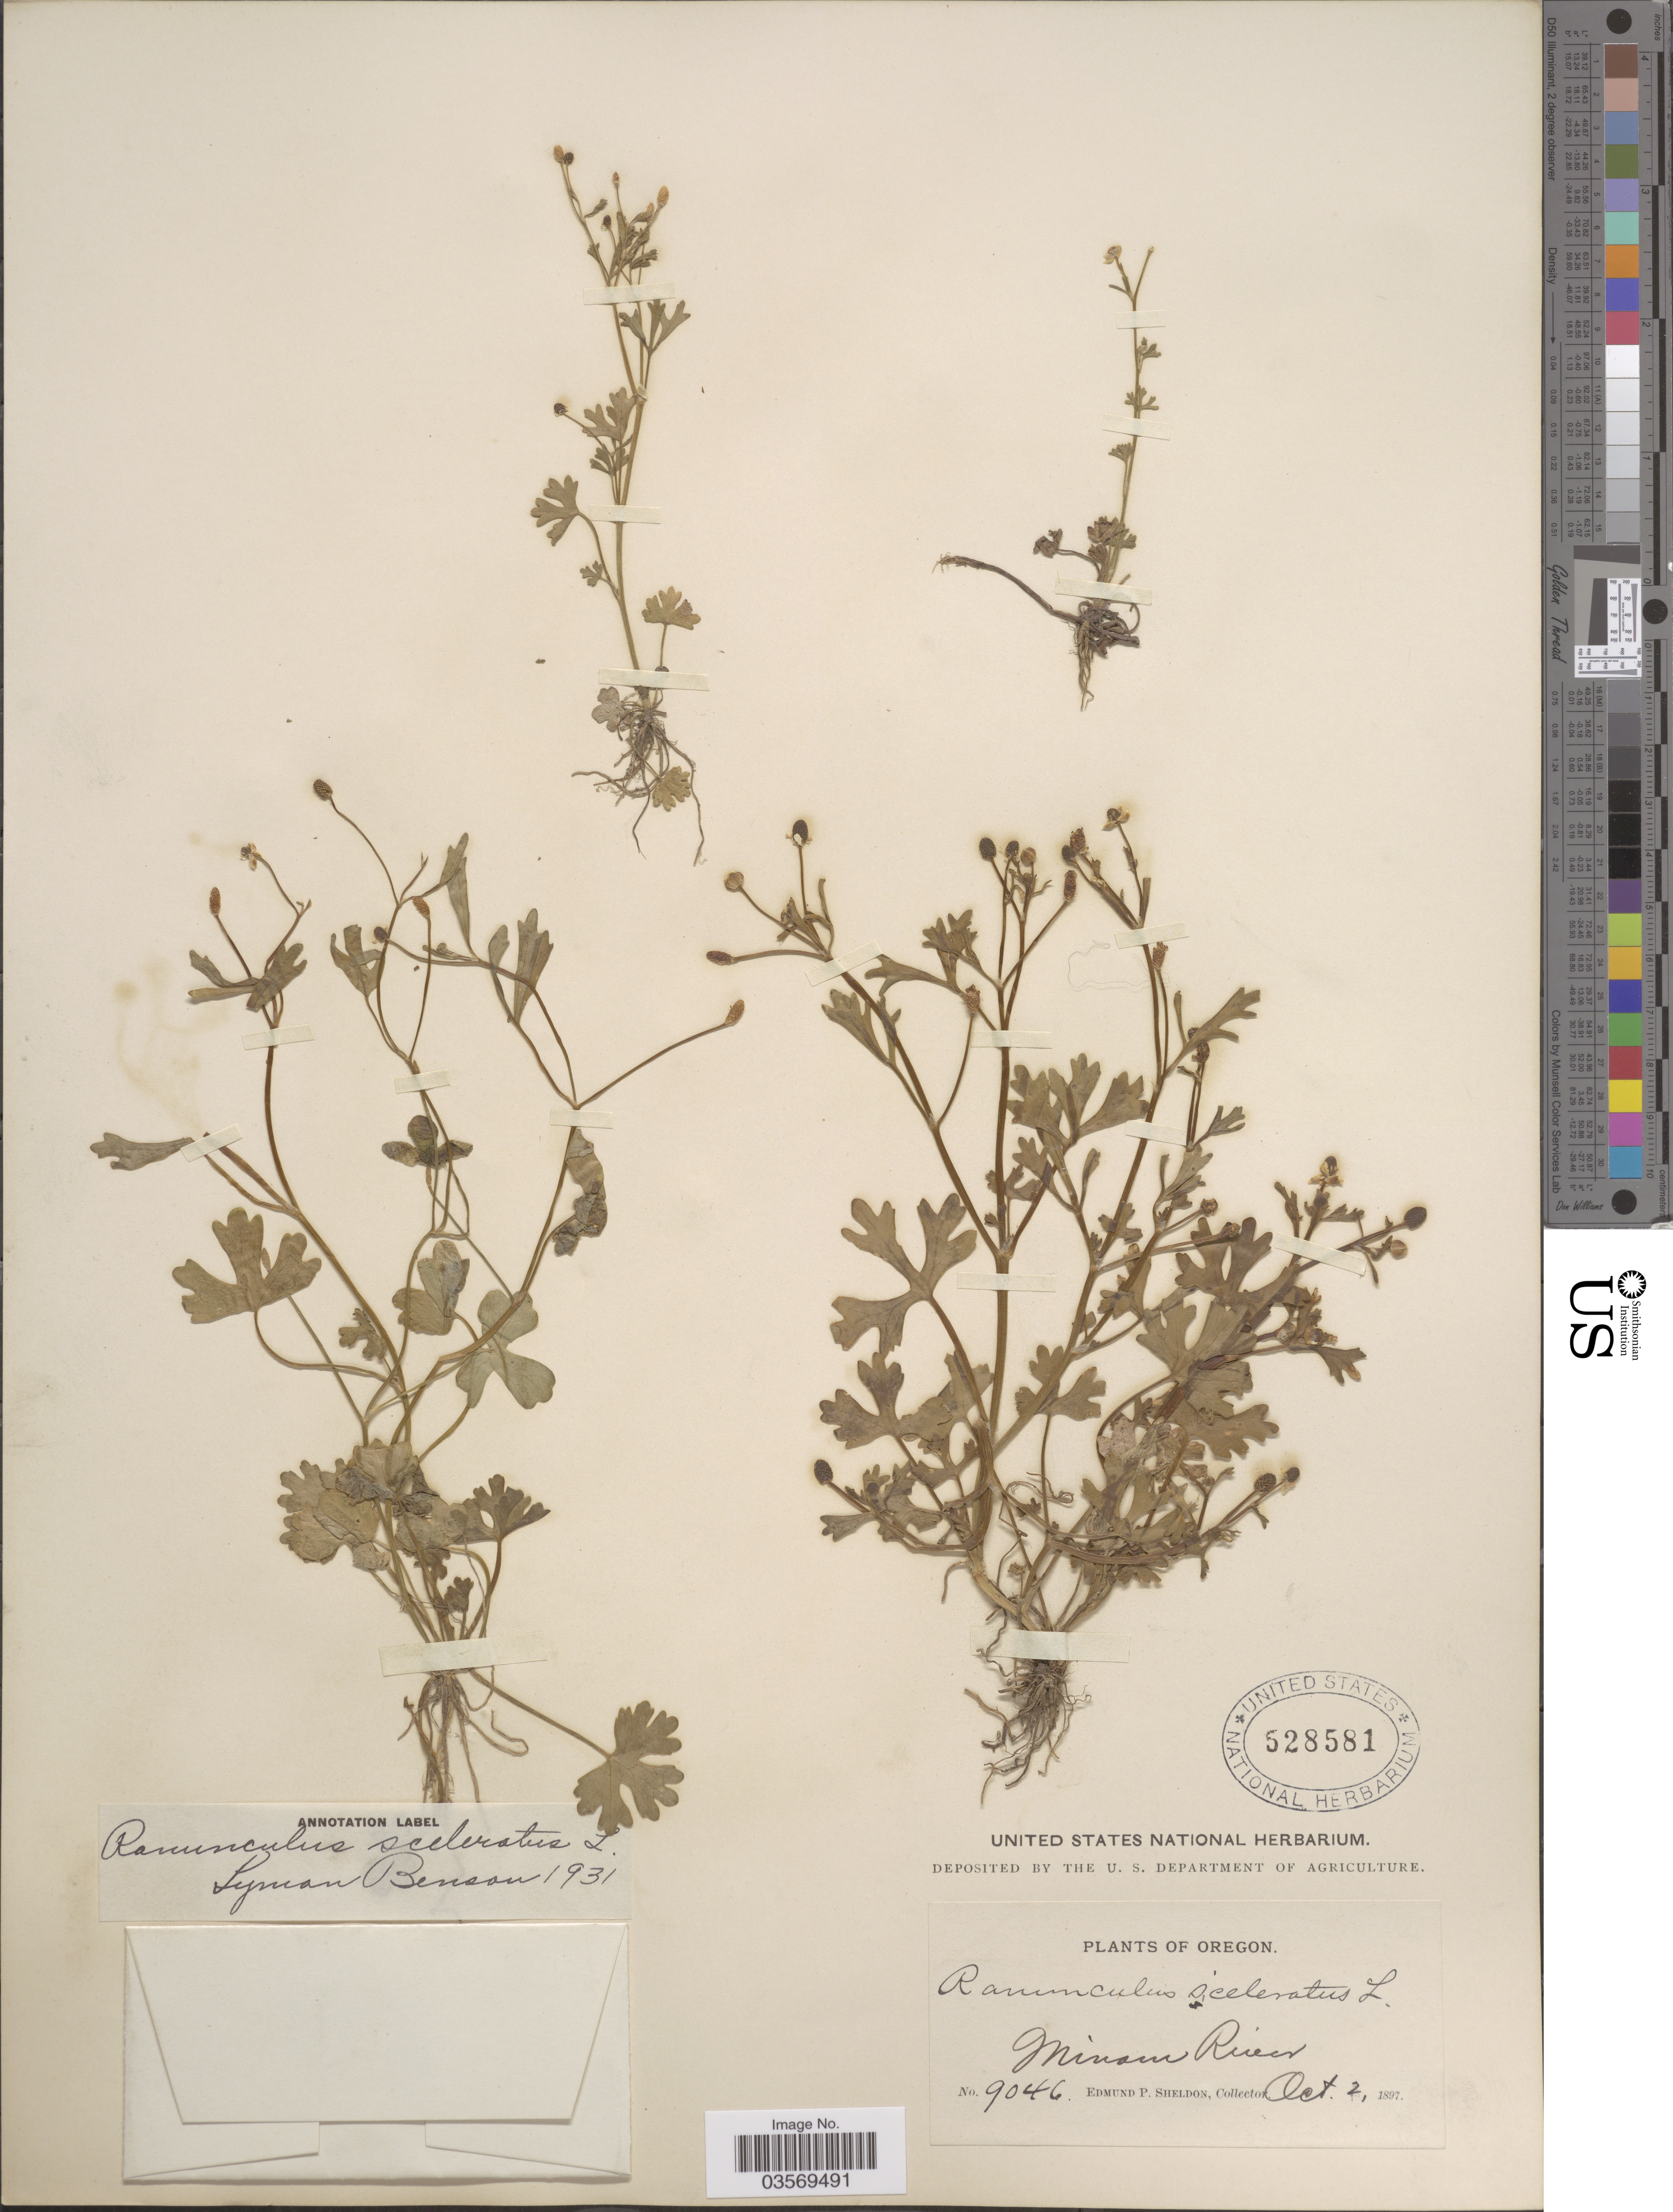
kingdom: Plantae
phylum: Tracheophyta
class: Magnoliopsida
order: Ranunculales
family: Ranunculaceae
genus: Ranunculus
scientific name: Ranunculus sceleratus var. multifidus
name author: Nutt.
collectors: E. P. Sheldon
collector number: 9046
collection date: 1897-10-02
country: United States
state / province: Oregon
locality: Minam River.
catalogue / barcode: US 528581